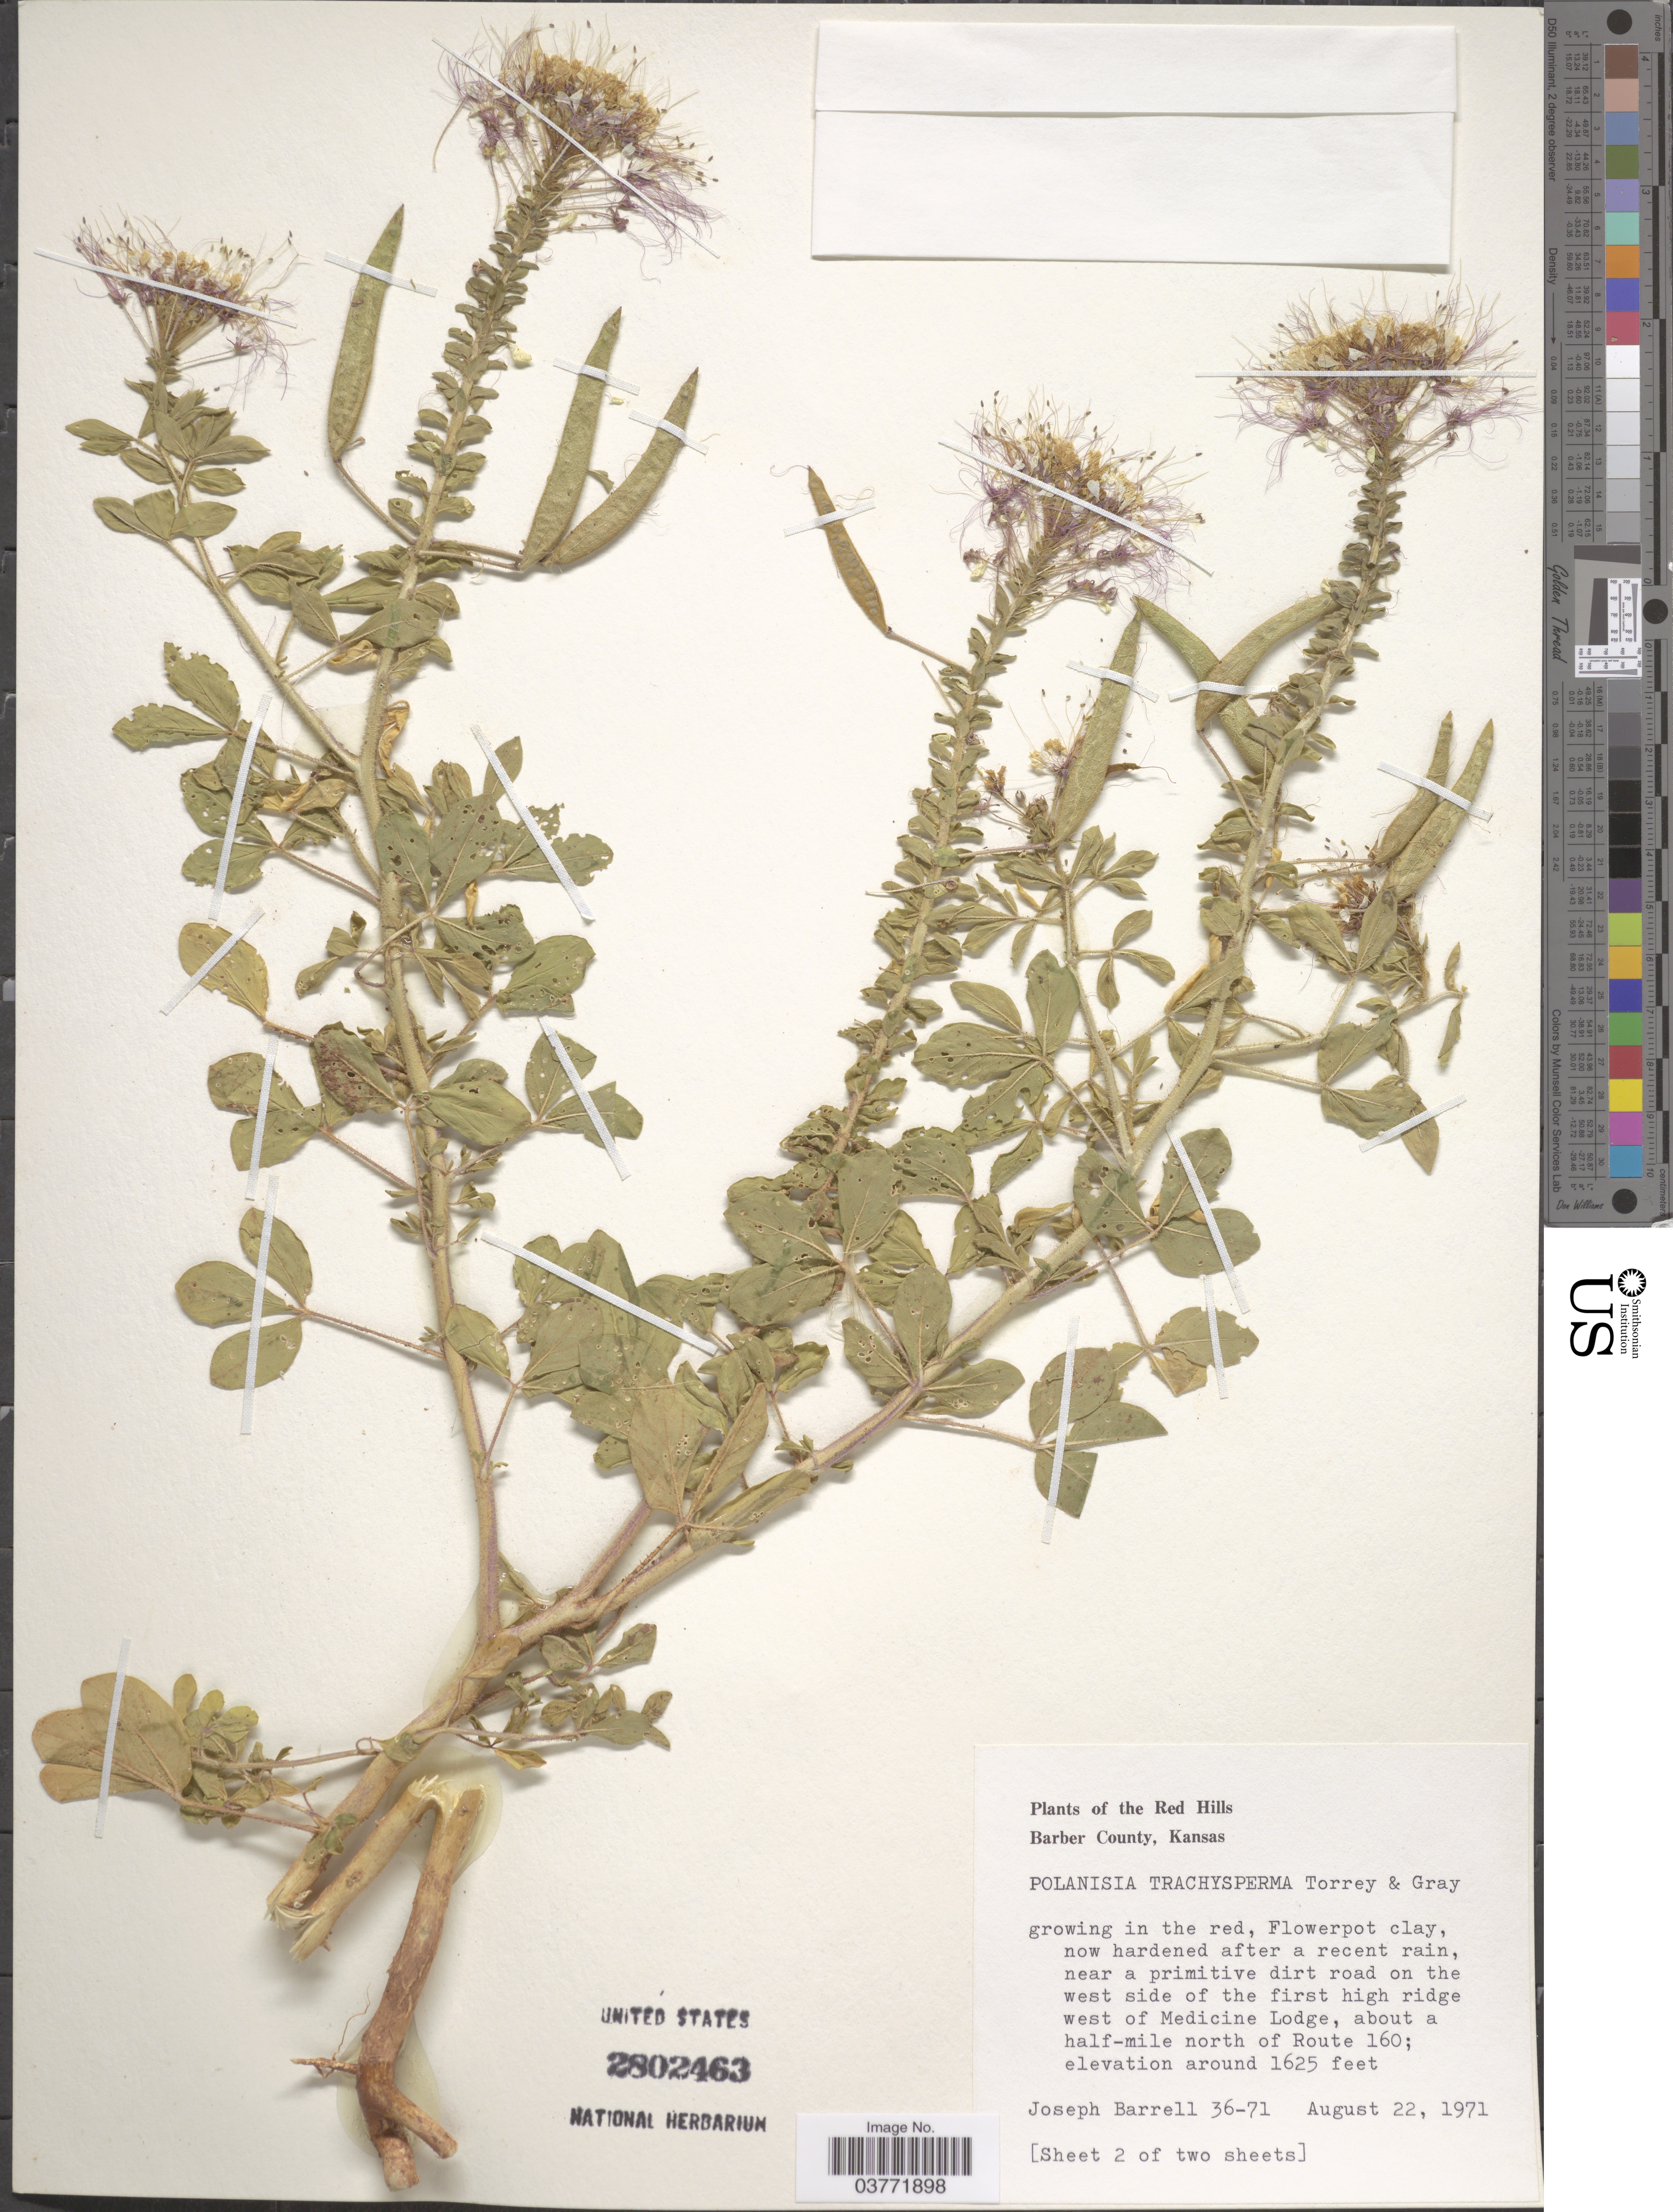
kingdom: Plantae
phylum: Tracheophyta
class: Magnoliopsida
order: Brassicales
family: Cleomaceae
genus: Polanisia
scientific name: Polanisia trachysperma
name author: Torr. & A. Gray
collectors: J. Barrell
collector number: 36-71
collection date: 1971-08-22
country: United States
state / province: Kansas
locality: Red Hills Barber County. Near a primitive dirt road on the west side of the first high ridge west of Medicine Lodge, about a half-mile north of Route 160.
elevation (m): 495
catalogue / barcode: US 2802463